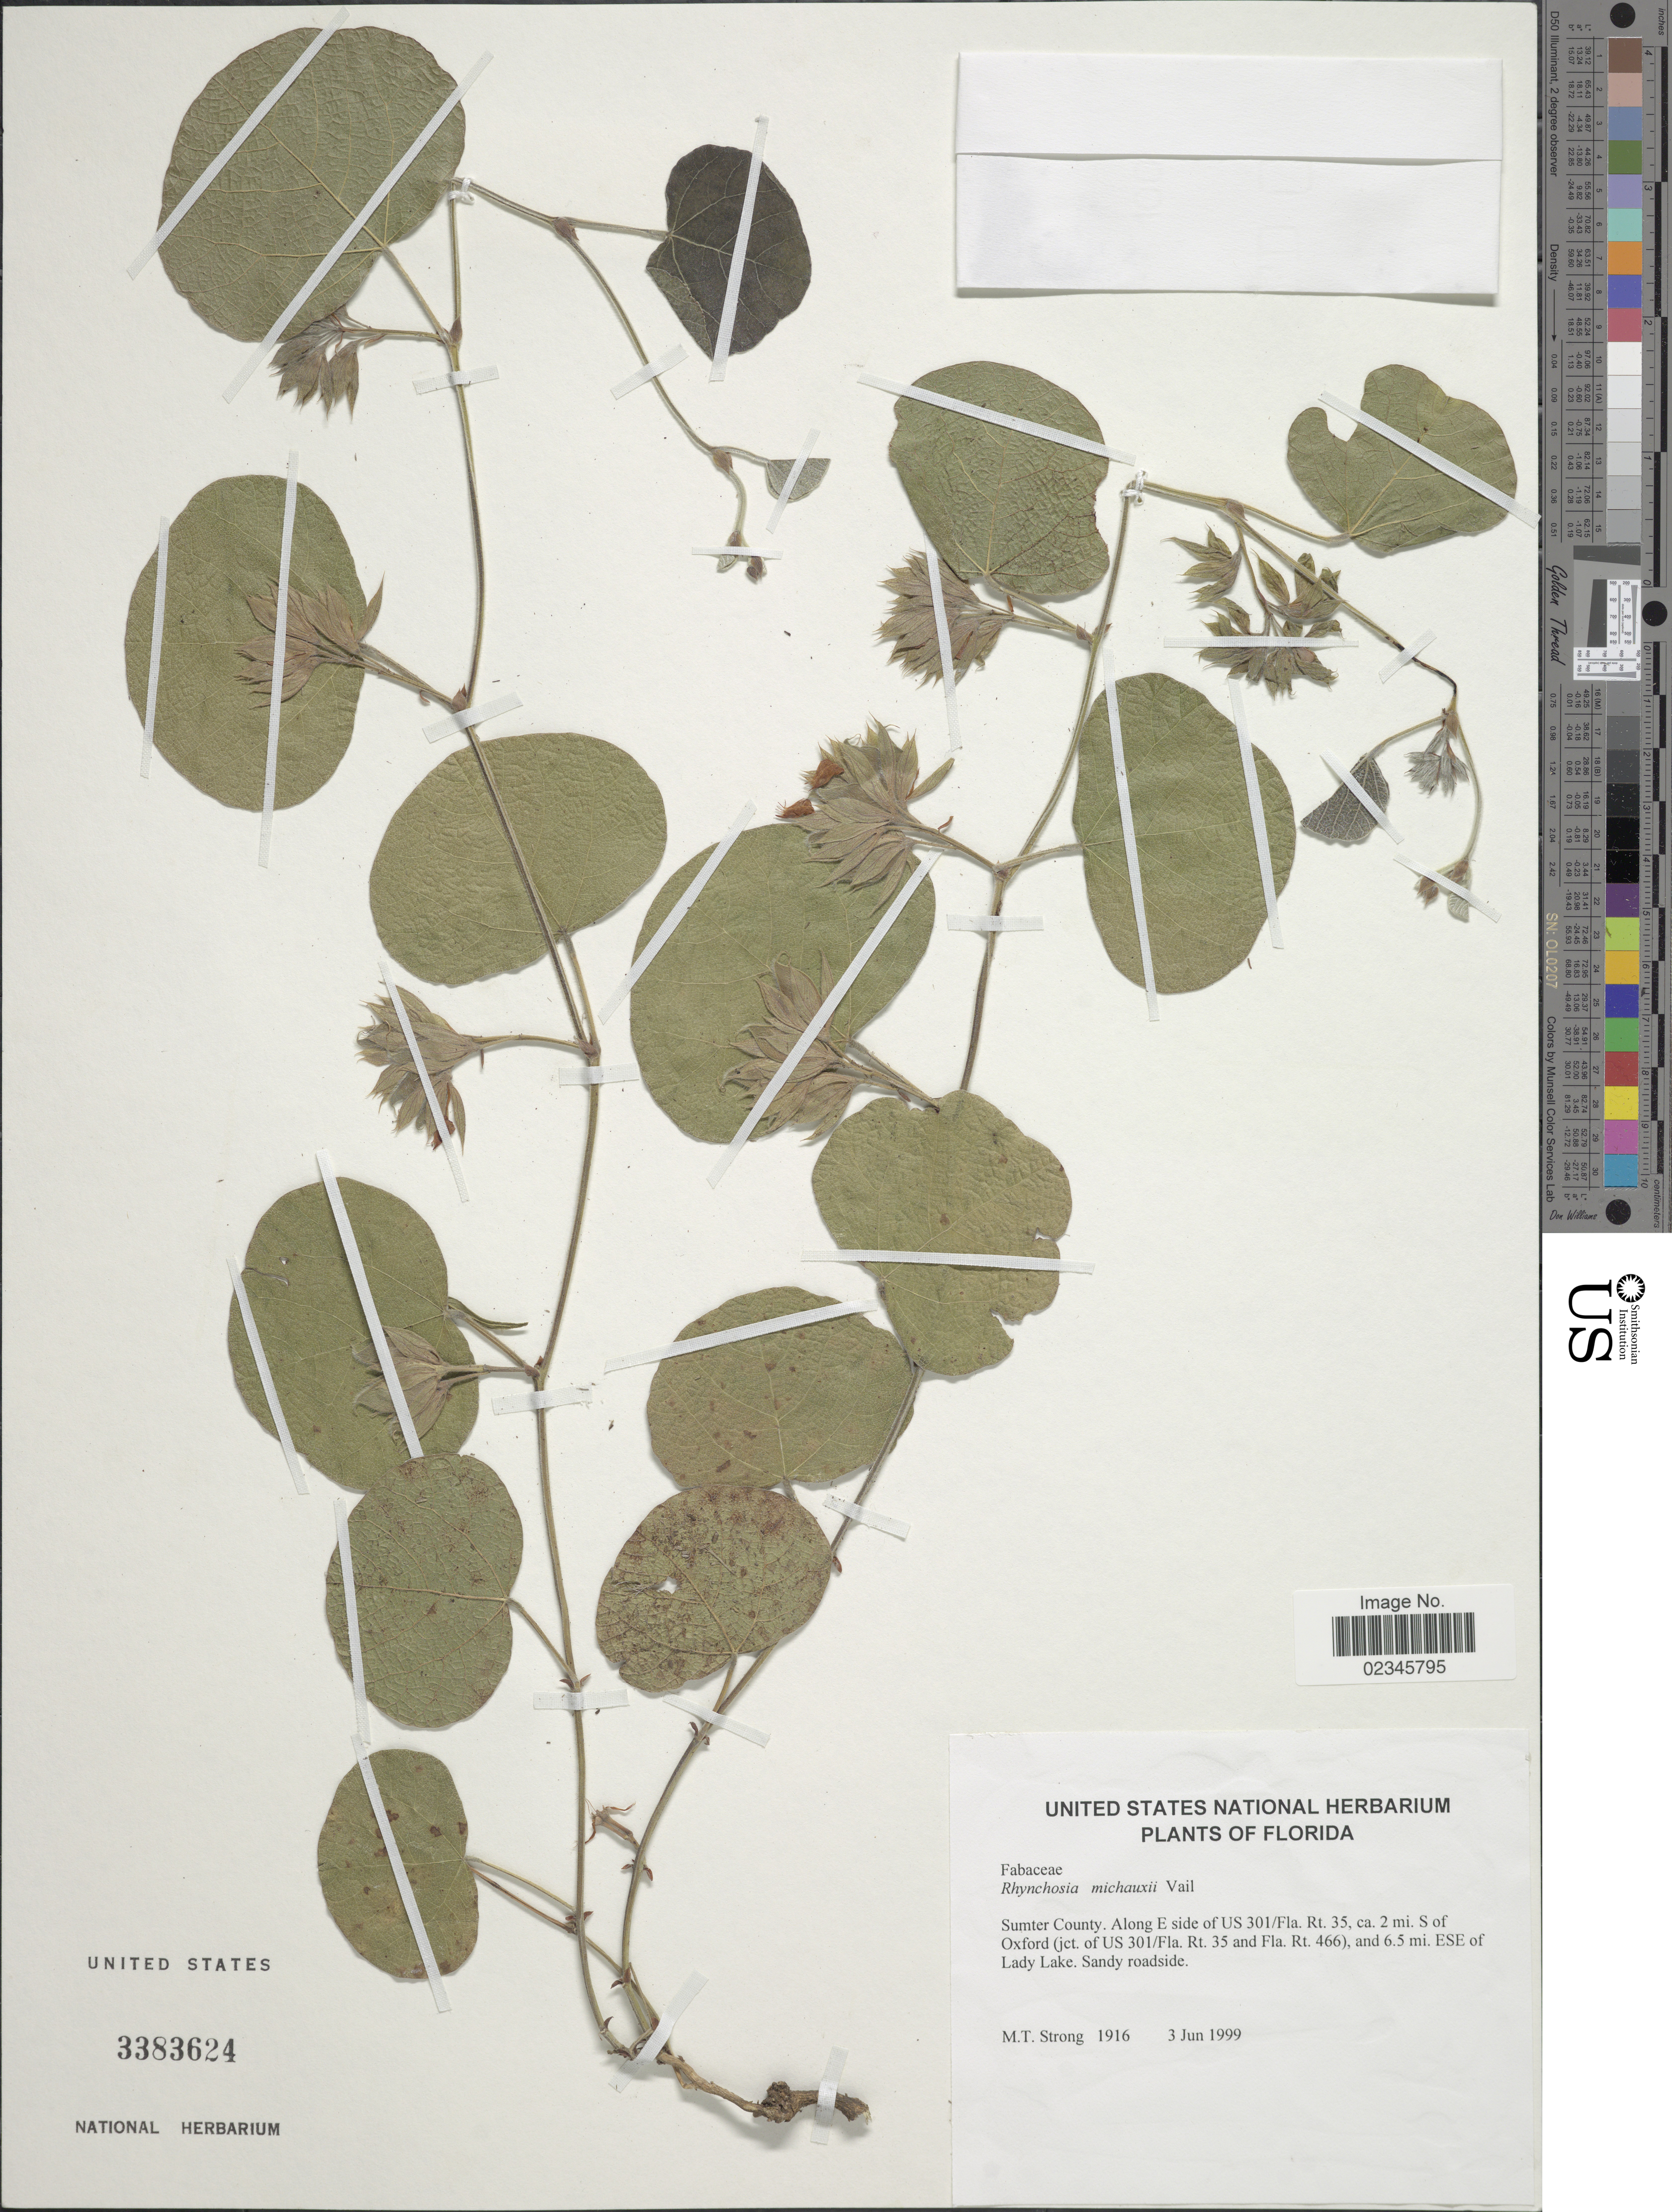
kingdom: Plantae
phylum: Tracheophyta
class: Magnoliopsida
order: Fabales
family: Fabaceae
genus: Rhynchosia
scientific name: Rhynchosia michauxii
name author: Vail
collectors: M. T. Strong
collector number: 1916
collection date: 1999-06-03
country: United States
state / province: Florida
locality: Sumter County, Along E side of US 301/Fla. Rt. 35, ca. 2 mi. S of Oxford (jct. of US 301/Fla. Rt. 35 and Fla. Rt. 466), and 6.5 mi ESE of Lady Lake, sandy roadside.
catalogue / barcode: US 3383624